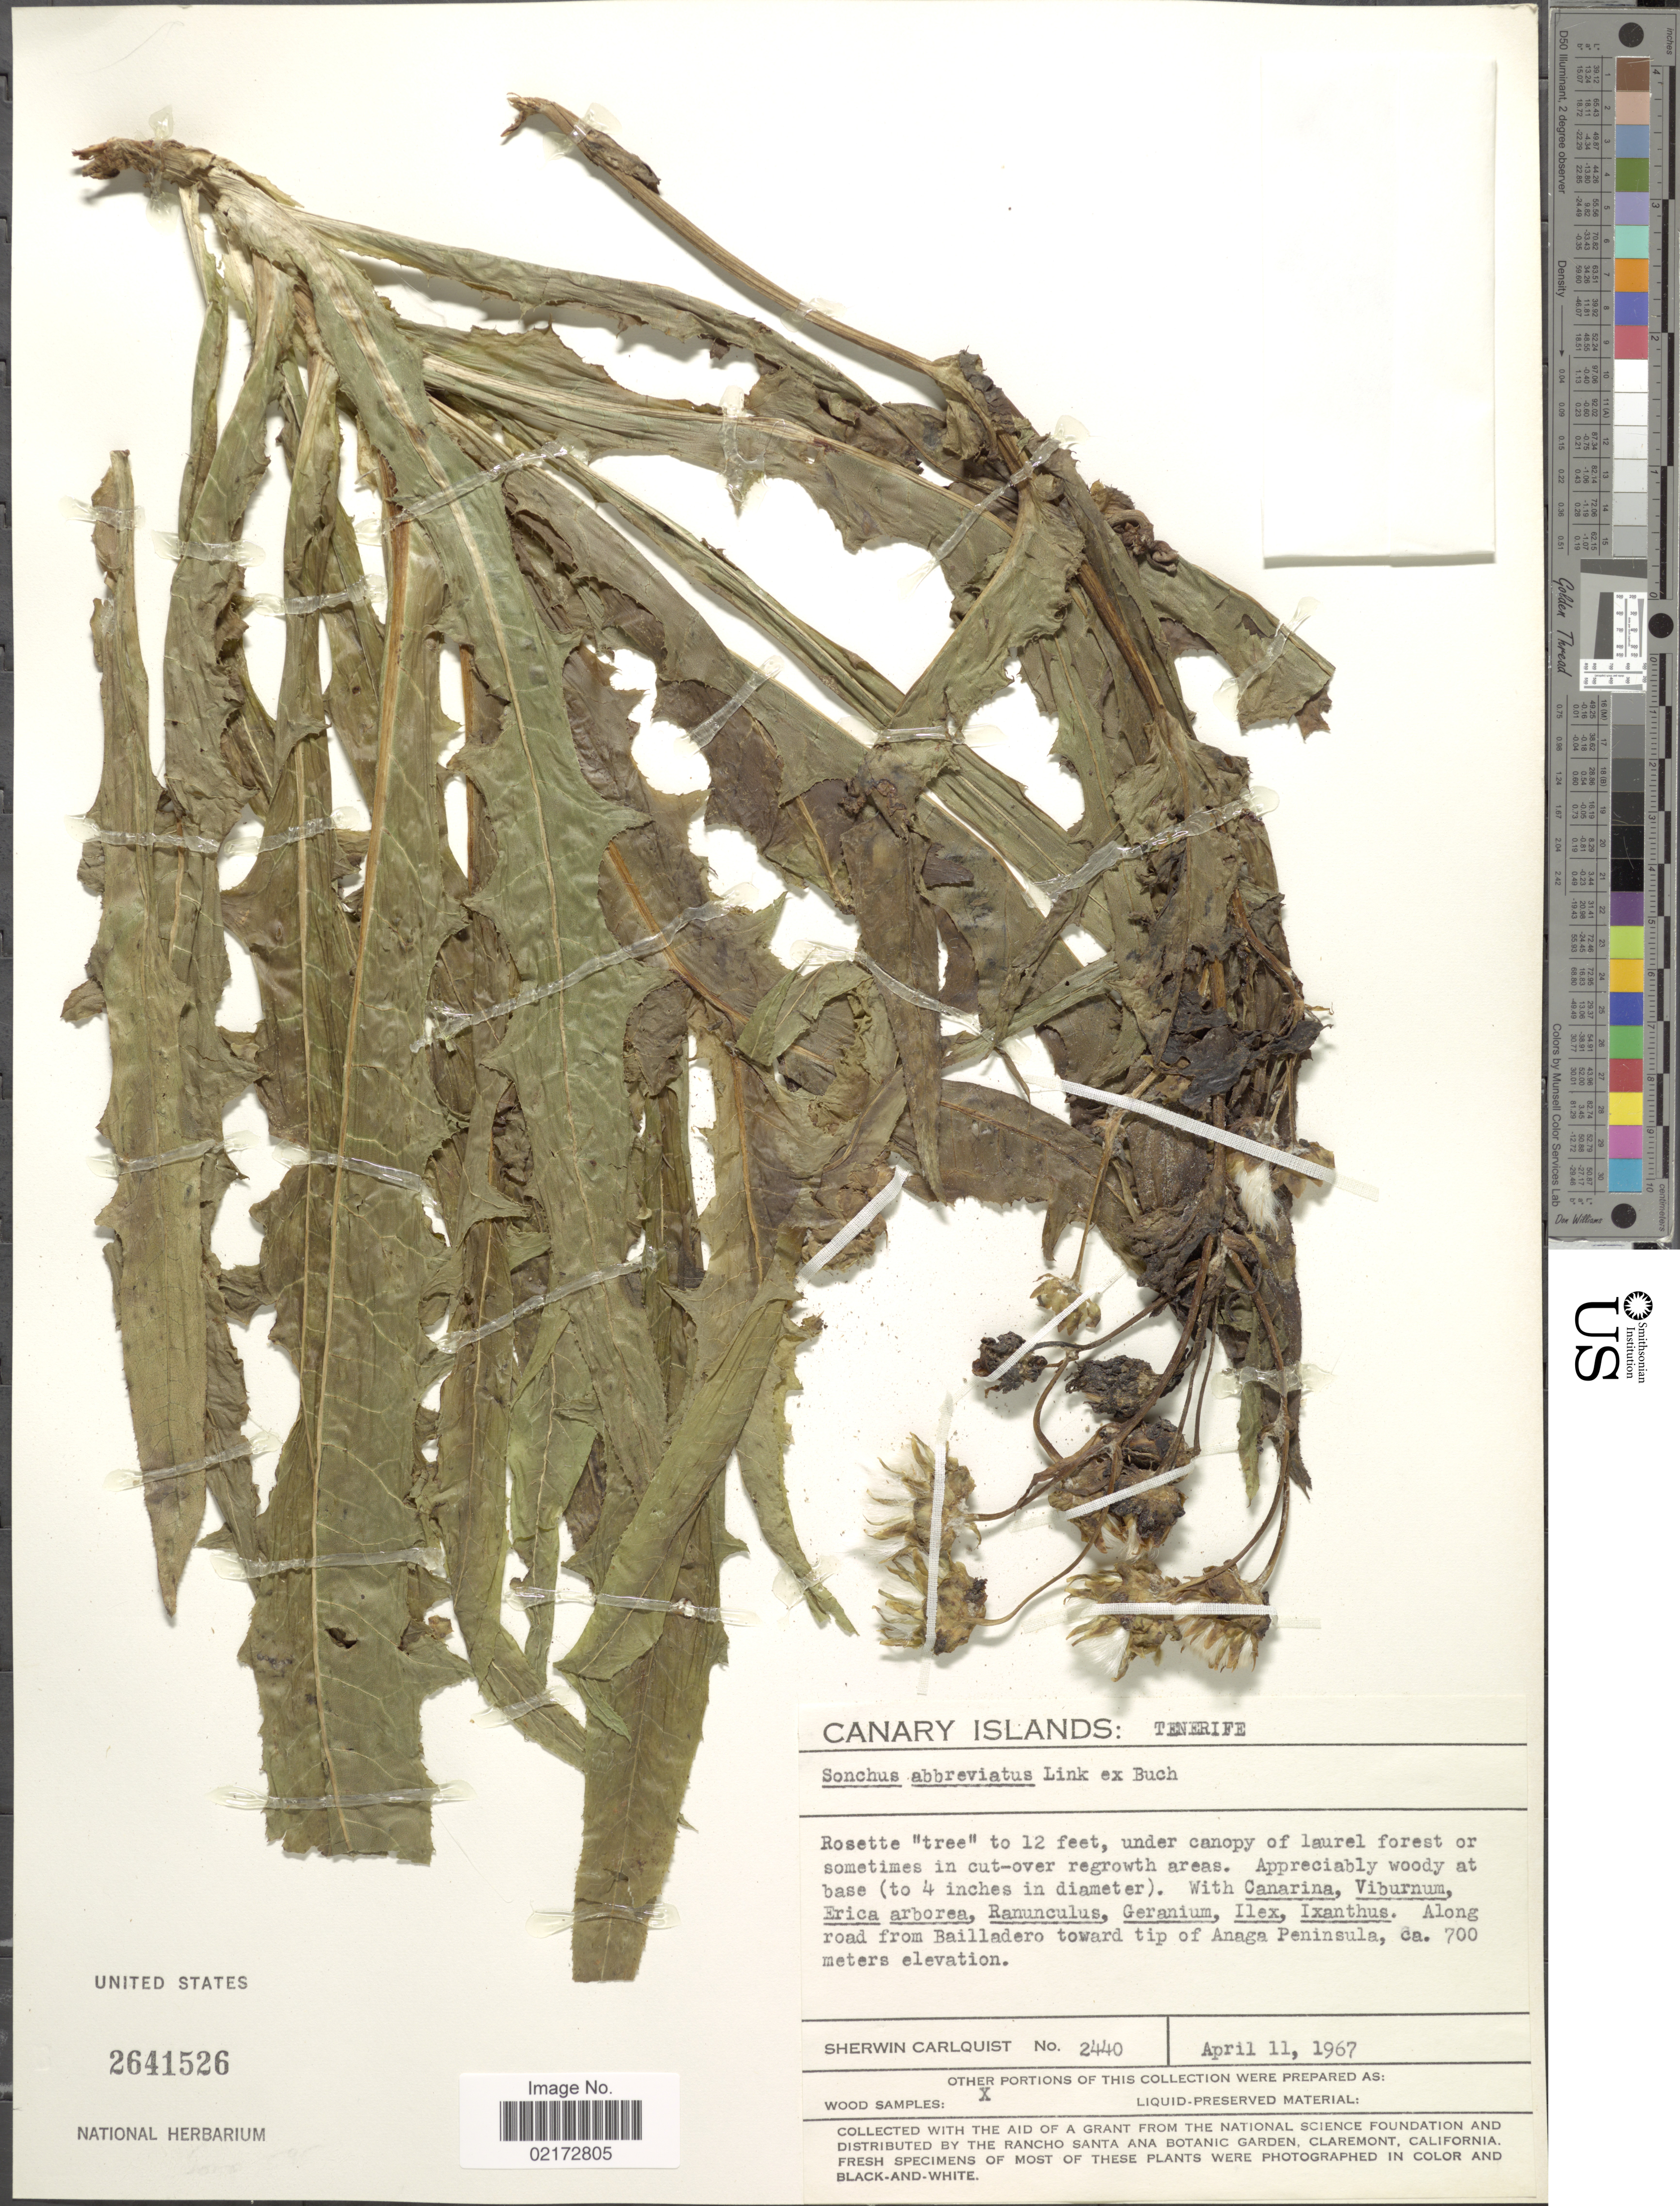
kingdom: Plantae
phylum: Tracheophyta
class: Magnoliopsida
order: Asterales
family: Asteraceae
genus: Sonchus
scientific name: Sonchus congestus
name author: Willd.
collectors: S. Carlquist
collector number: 2440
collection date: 1967-04-11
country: Spain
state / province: Canarias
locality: Canary Islands: Tenerife. Along road from Bailladero toward tip of Anaga Peninsula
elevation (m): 700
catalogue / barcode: US 2641526